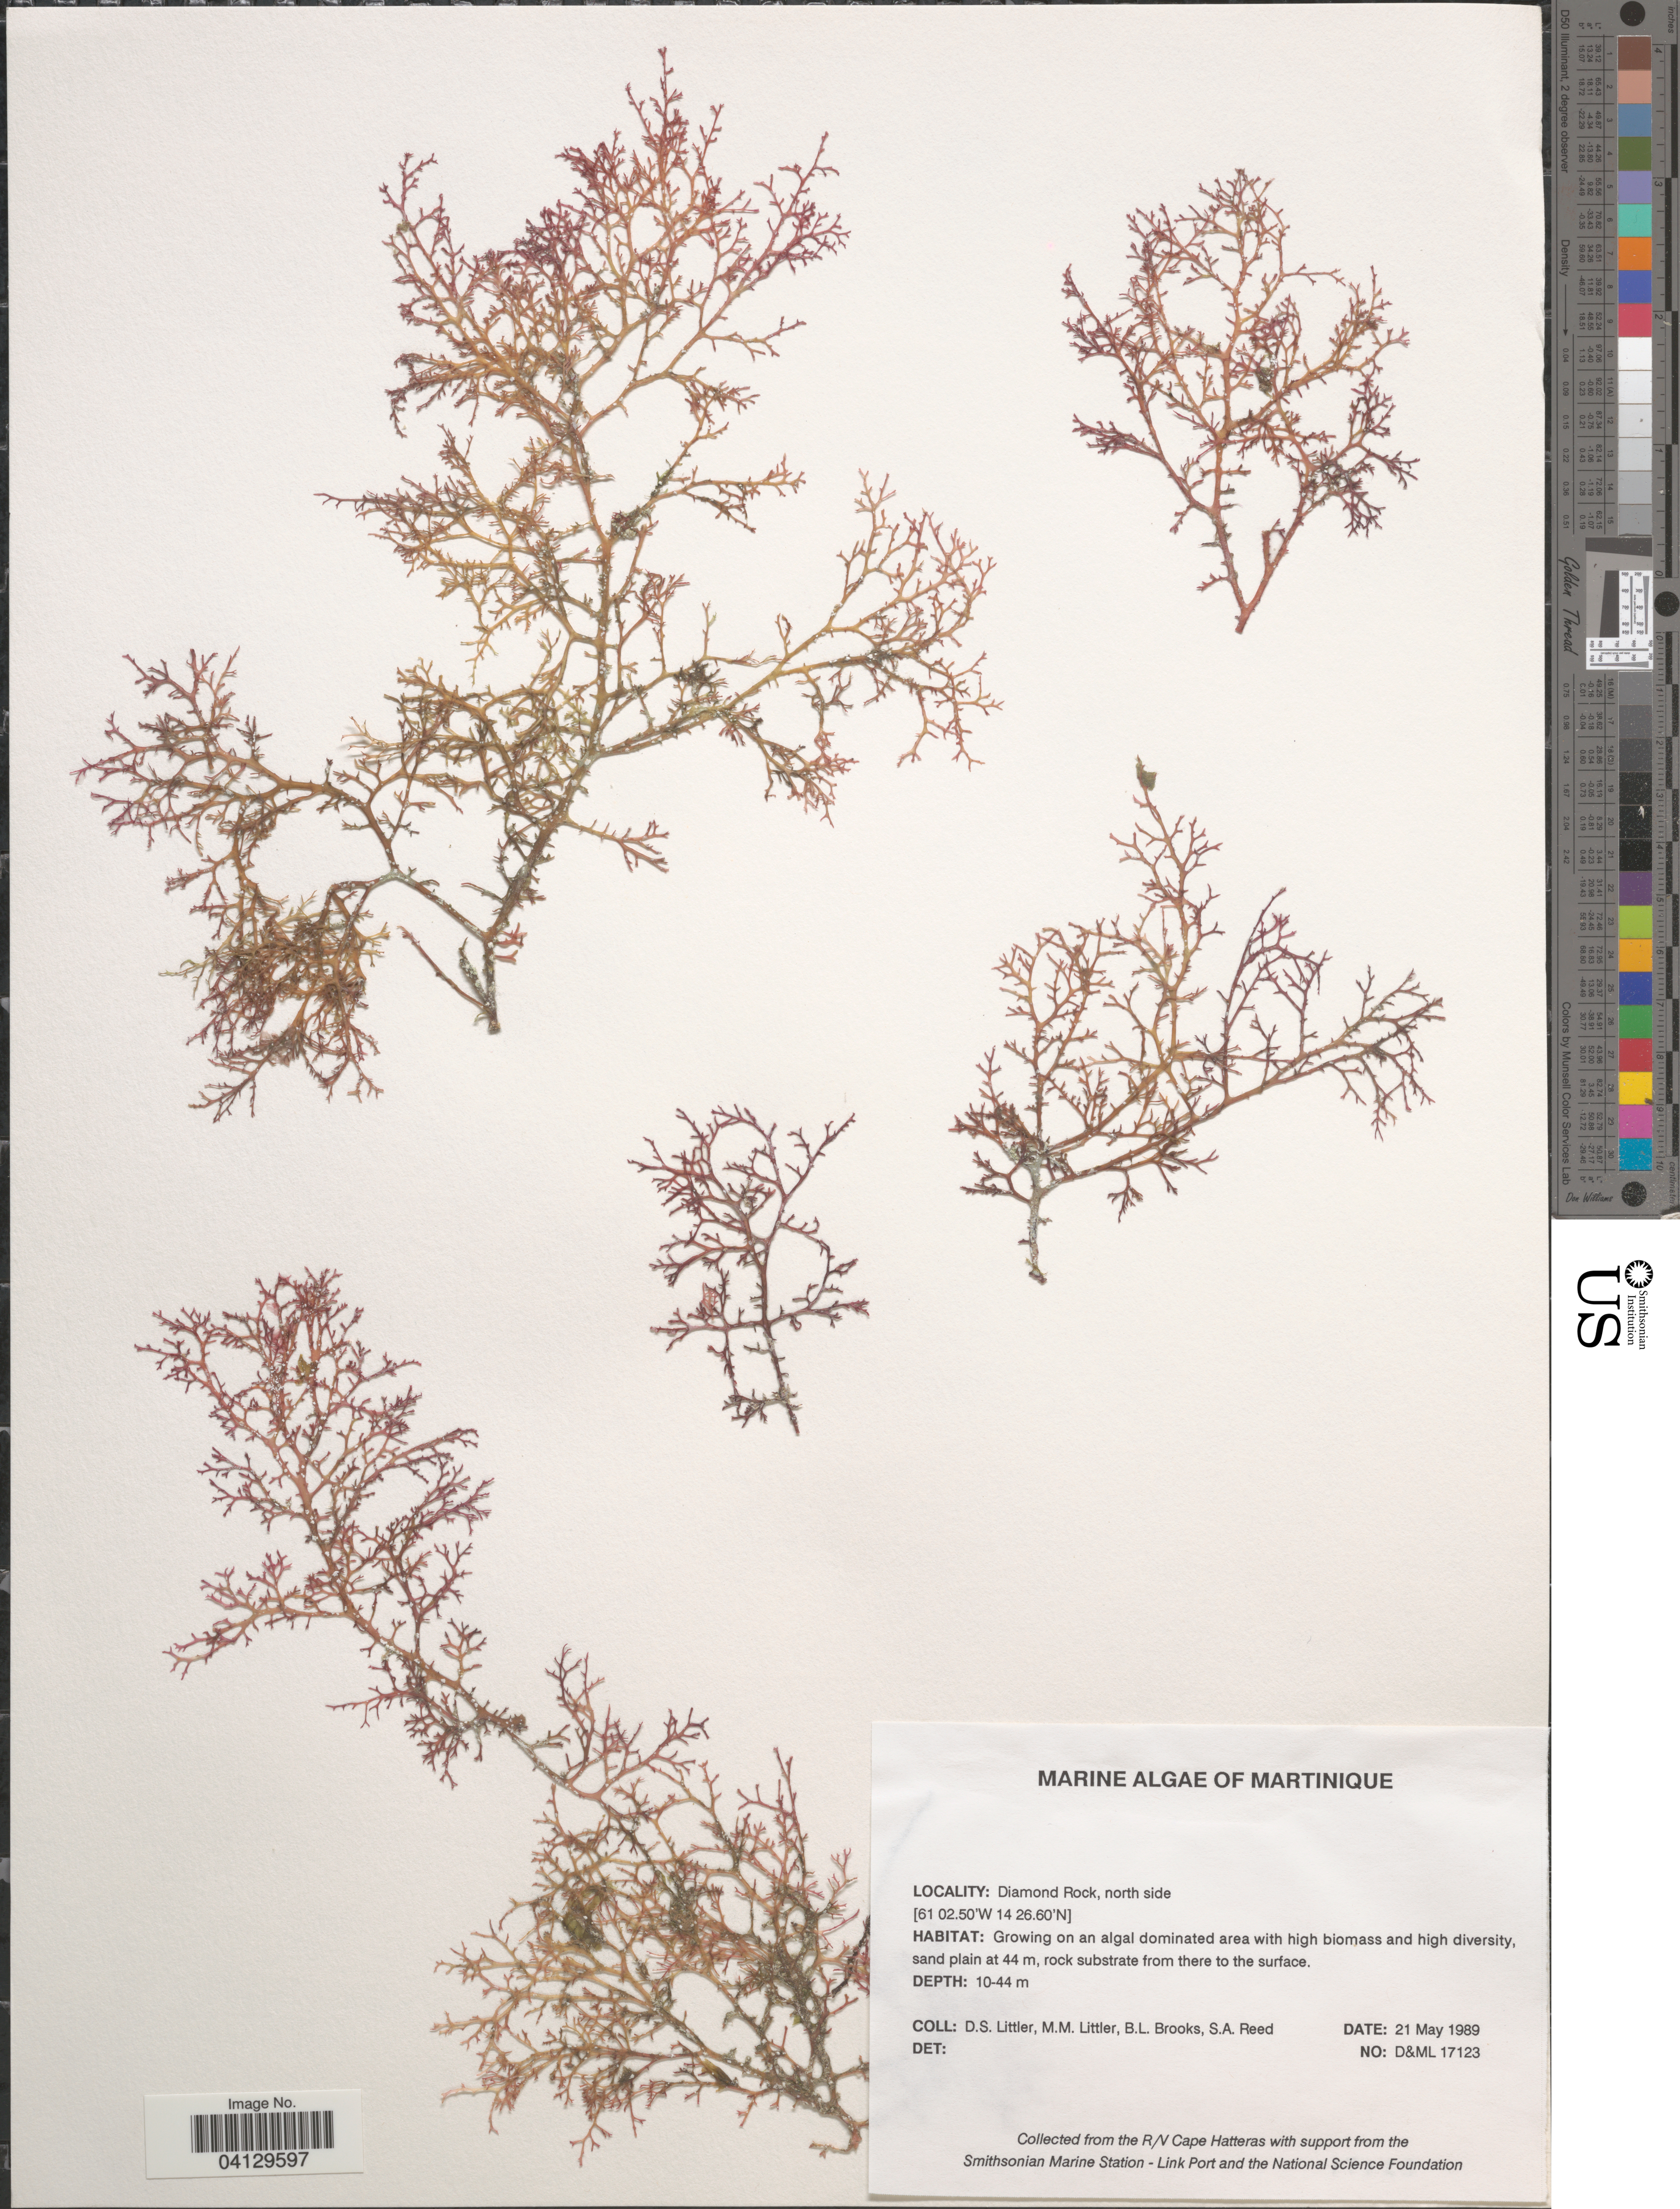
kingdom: Plantae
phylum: Rhodophyta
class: Florideophyceae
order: Corallinales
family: Corallinaceae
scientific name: Crustose Coralline Algae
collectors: D. S. Littler, B. Brooks & S. Reed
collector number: D&ML17123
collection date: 1989-05-21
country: Martinique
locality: Diamond Rock, north side.